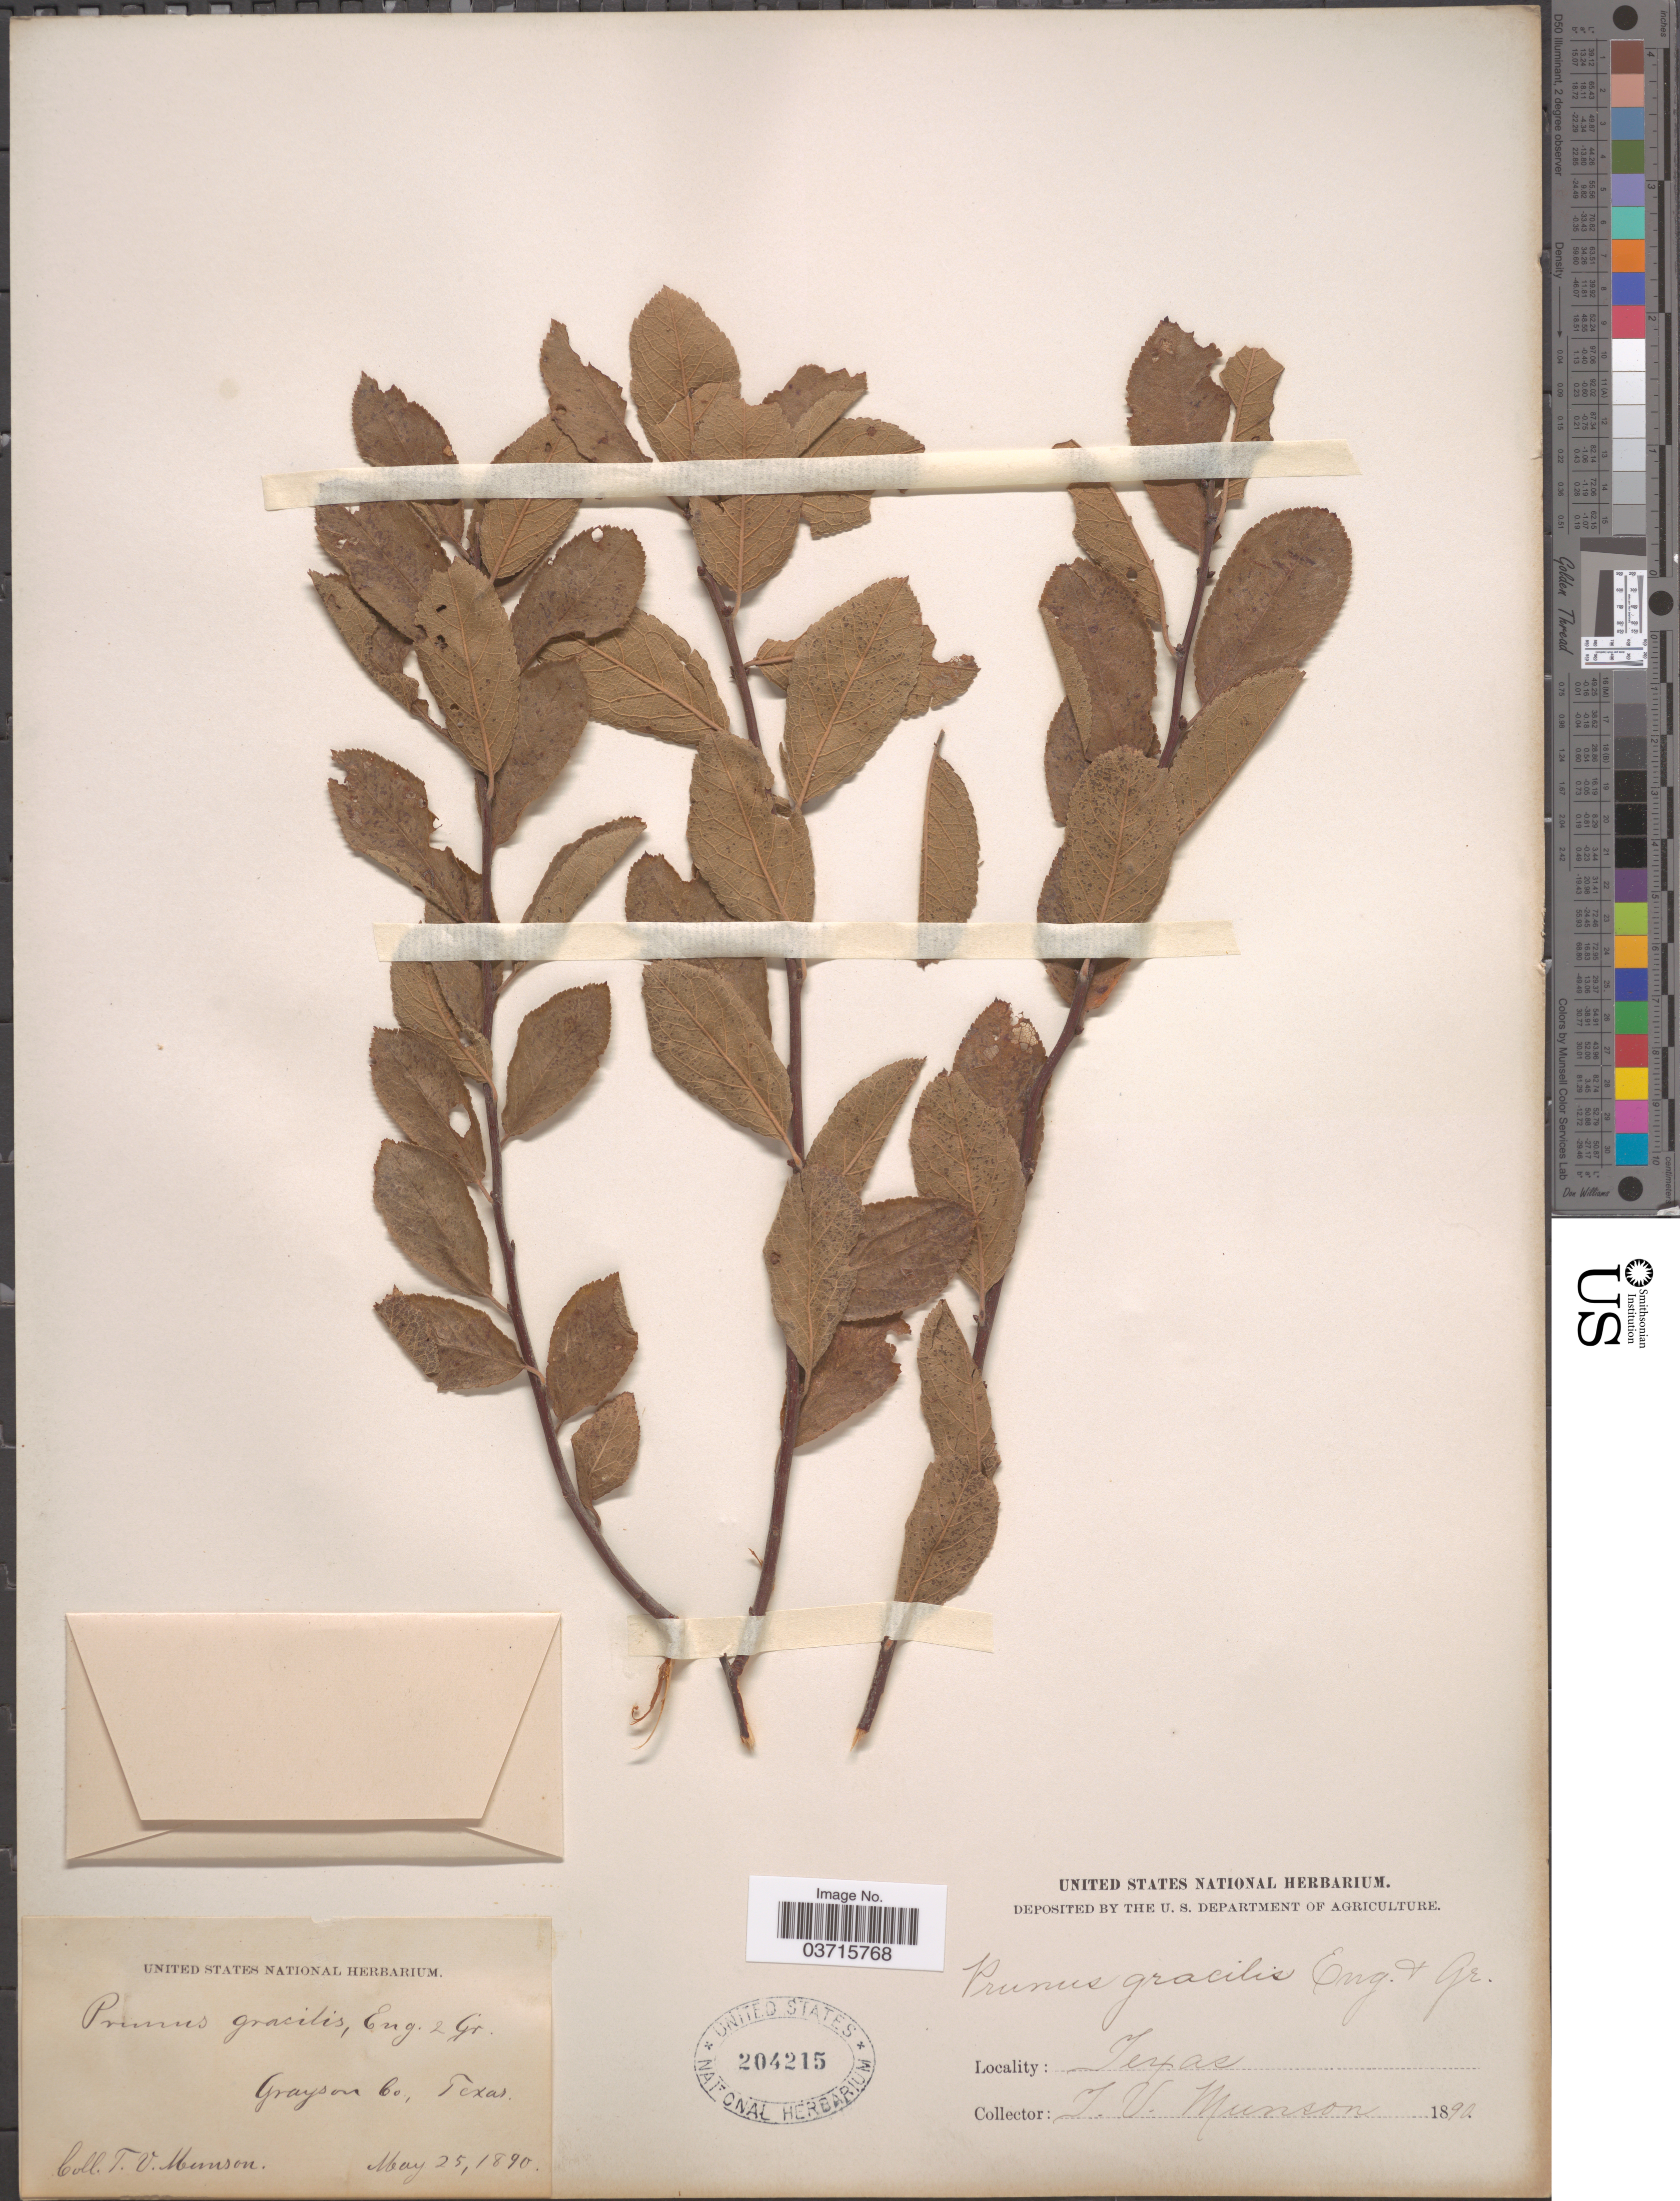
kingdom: Plantae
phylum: Tracheophyta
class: Magnoliopsida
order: Rosales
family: Rosaceae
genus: Prunus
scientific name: Prunus gracilis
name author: Engelm. & A. Gray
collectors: T. V. Munson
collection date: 1890-05-25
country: United States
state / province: Texas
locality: Grayson Co.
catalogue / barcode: US 204215